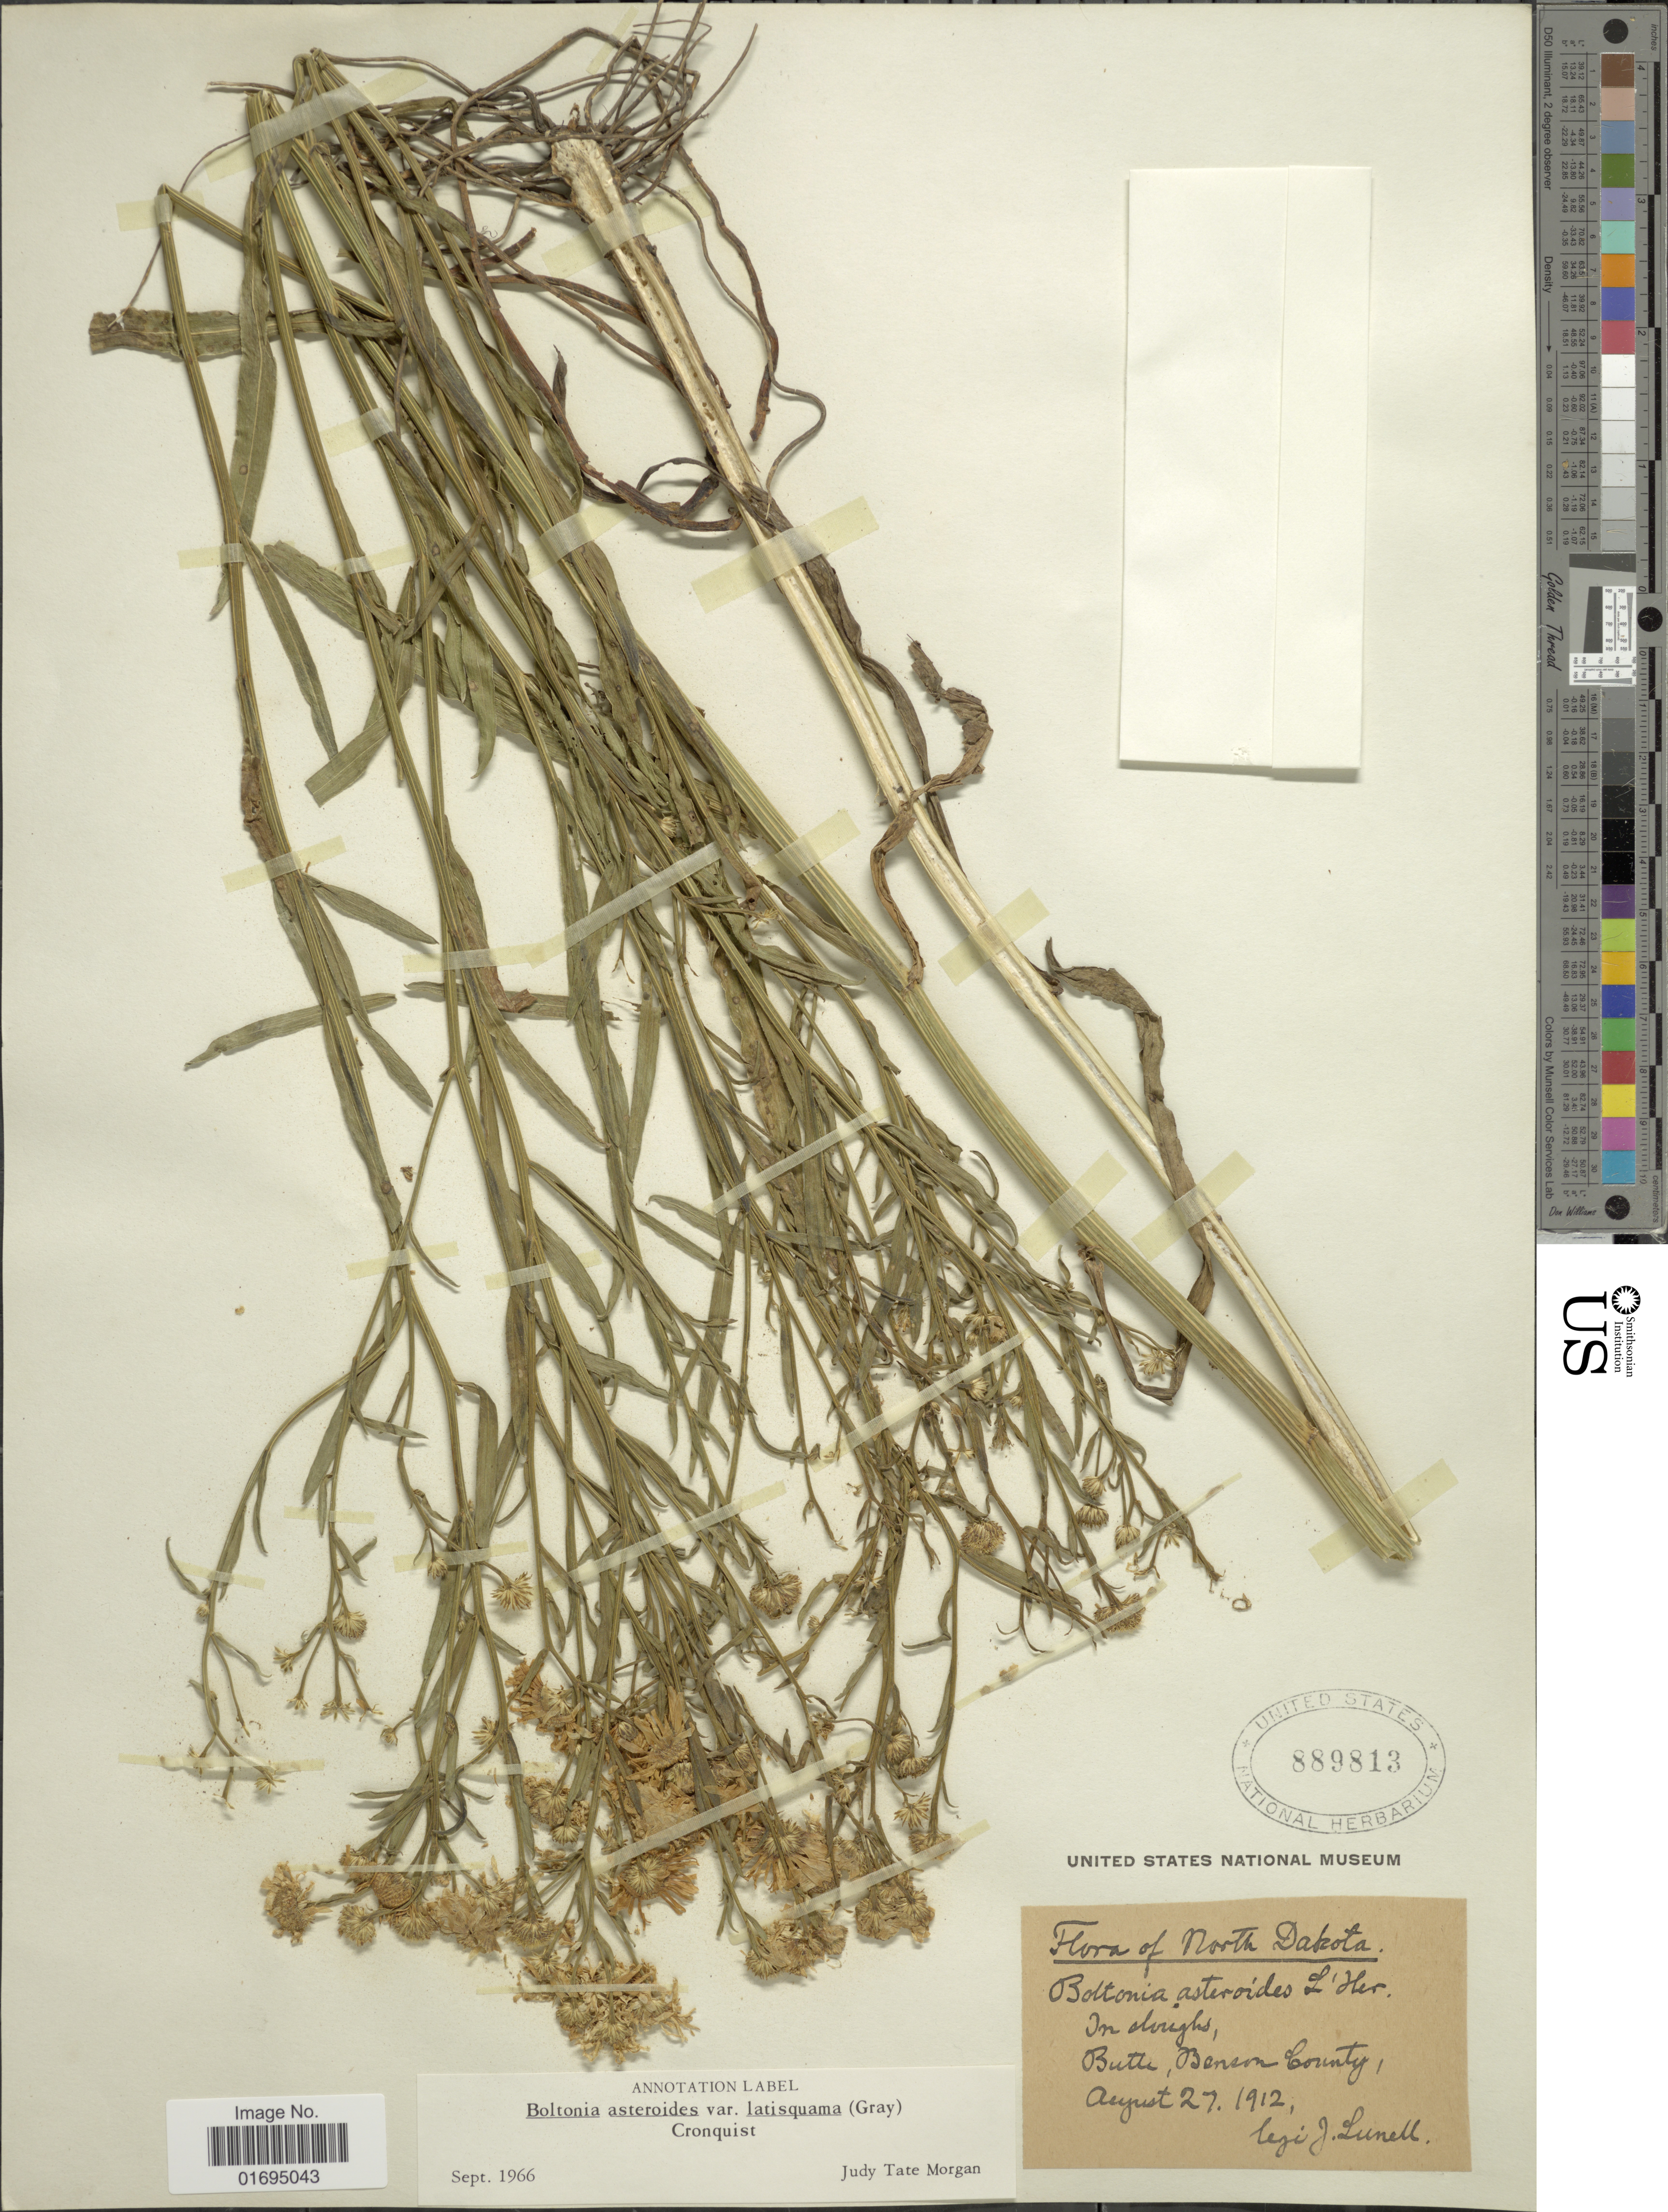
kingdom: Plantae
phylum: Tracheophyta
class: Magnoliopsida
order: Asterales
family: Asteraceae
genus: Boltonia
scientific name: Boltonia asteroides var. latisquama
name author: (A. Gray) Cronq.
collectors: J. Lunell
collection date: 1912-08-27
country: United States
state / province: North Dakota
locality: Butte, Benson County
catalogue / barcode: US 889813